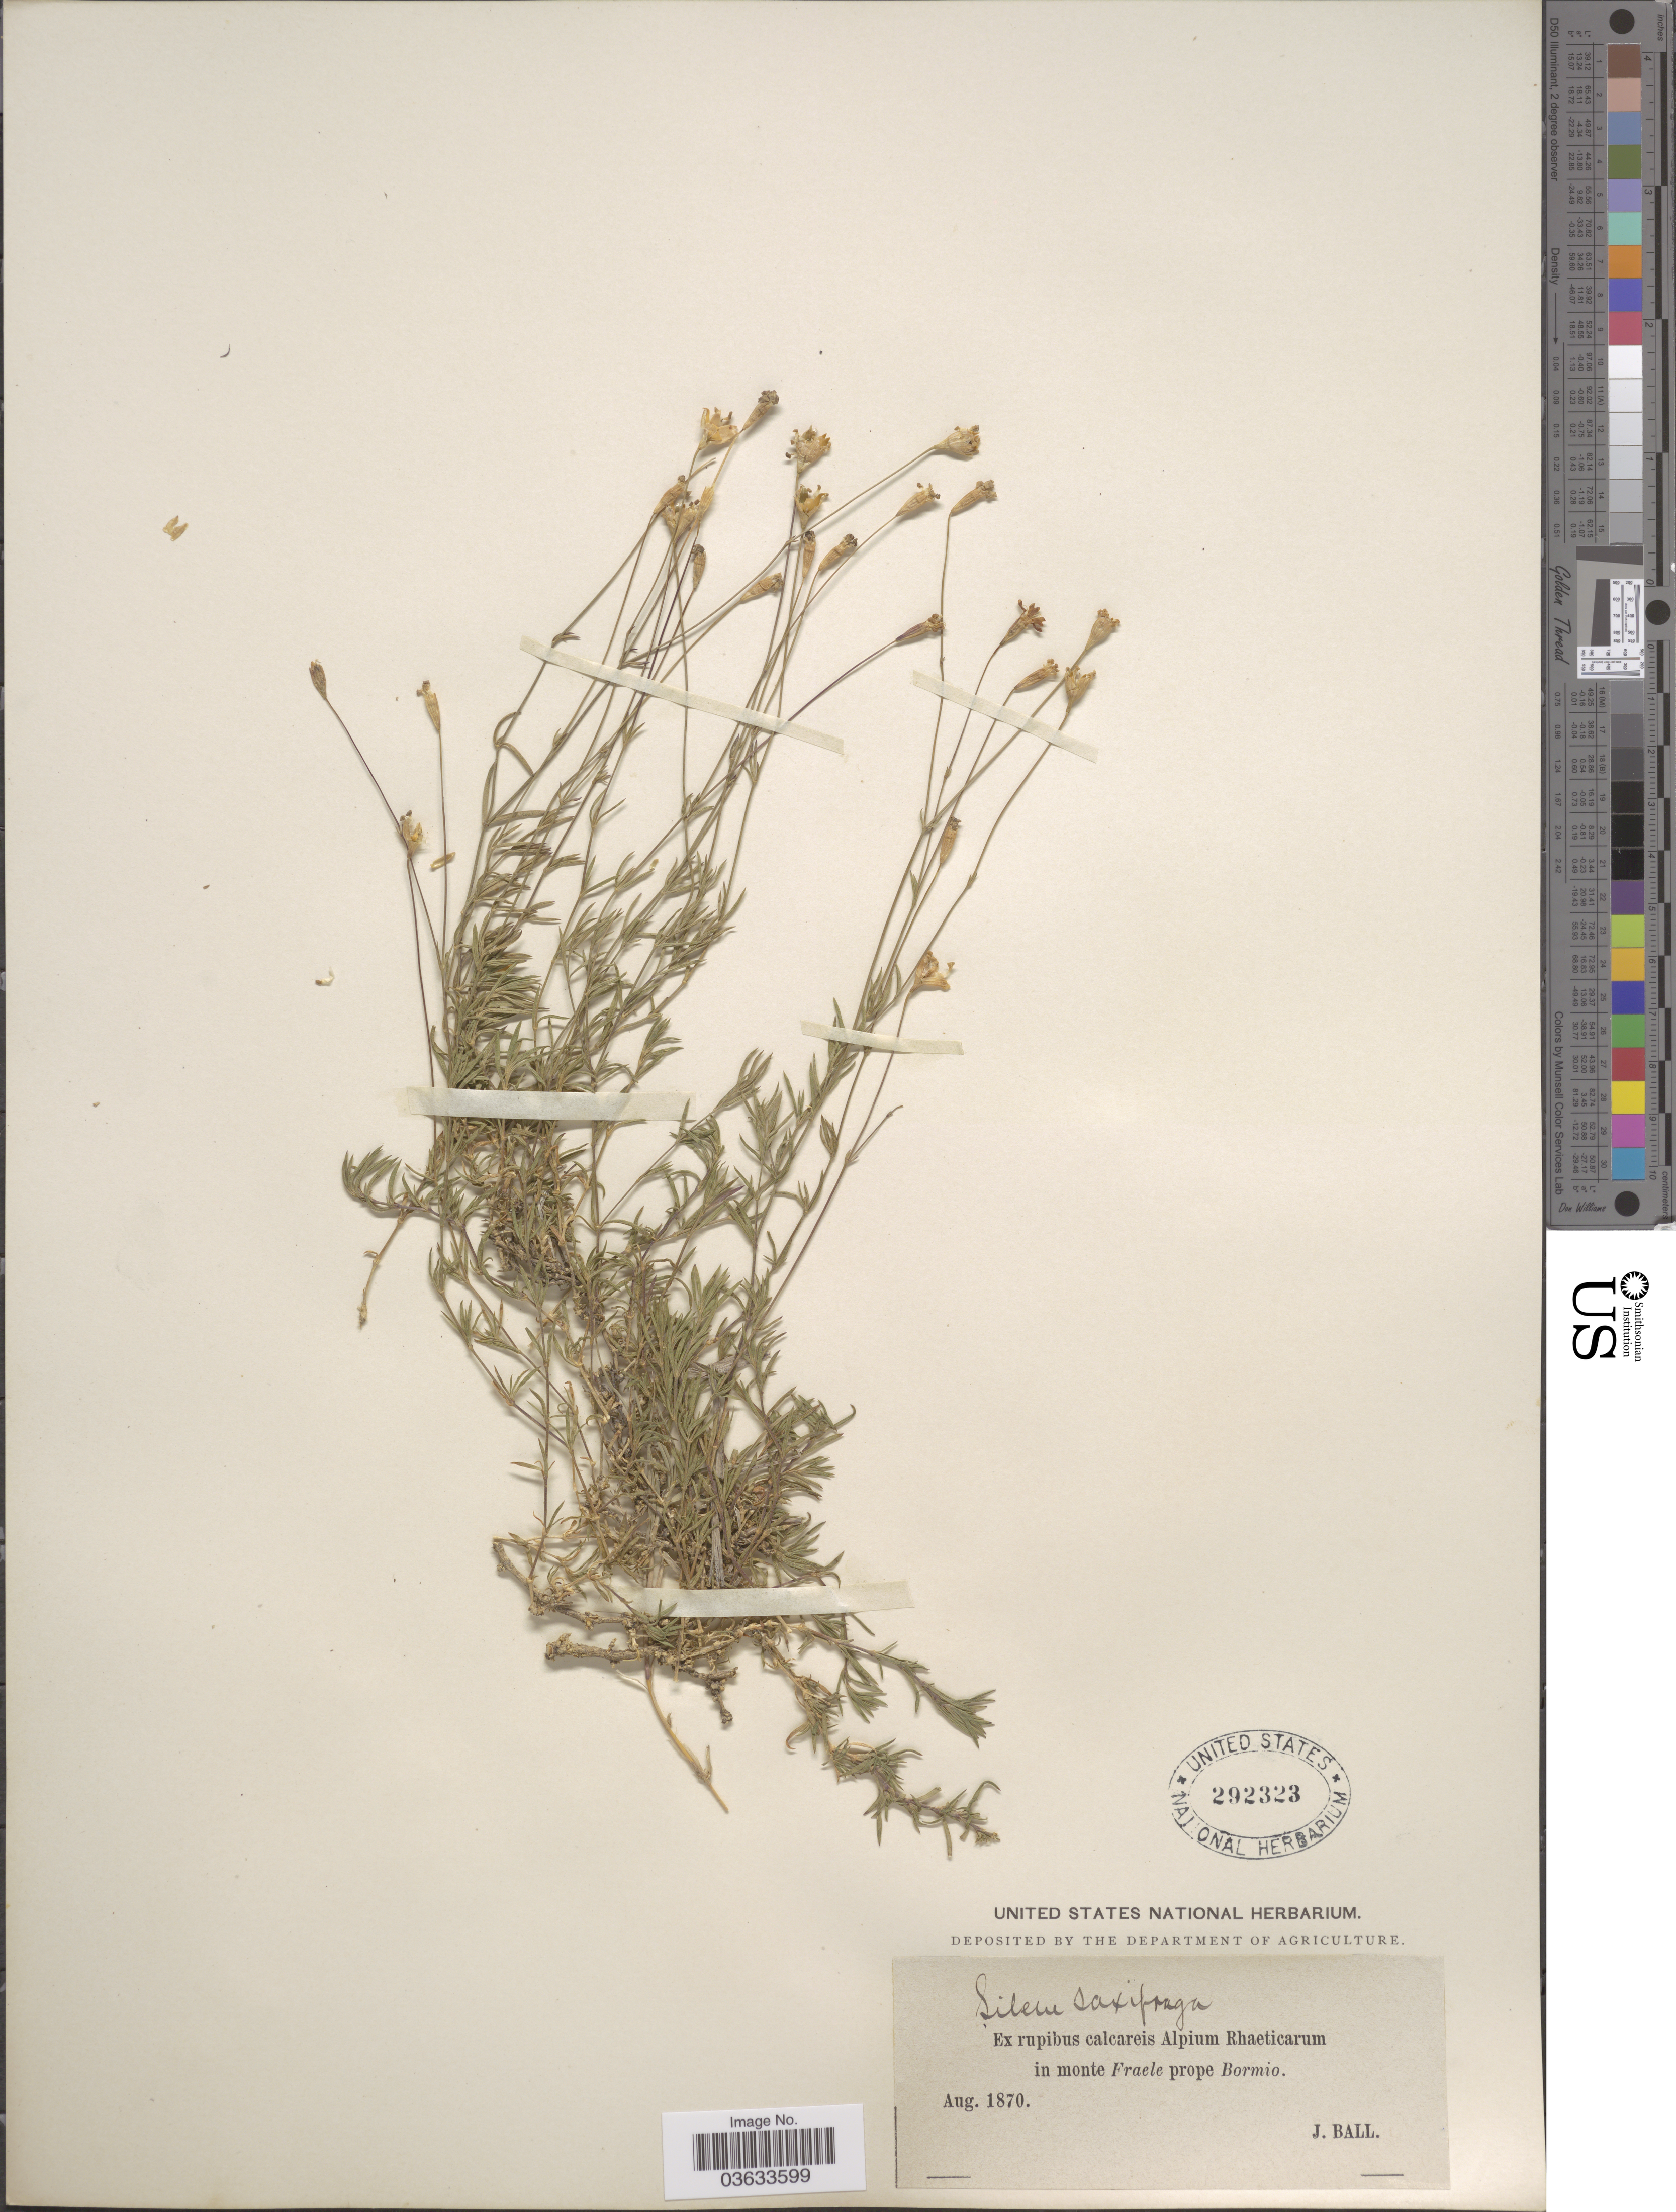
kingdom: Plantae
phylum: Tracheophyta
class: Magnoliopsida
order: Caryophyllales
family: Caryophyllaceae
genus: Silene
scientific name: Silene saxifraga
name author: L.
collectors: J. Ball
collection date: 1870-08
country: Italy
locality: Ex rupibus calcareis Alpium Rhæticarum in monte Fræle prope Bormio.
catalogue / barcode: US 292323